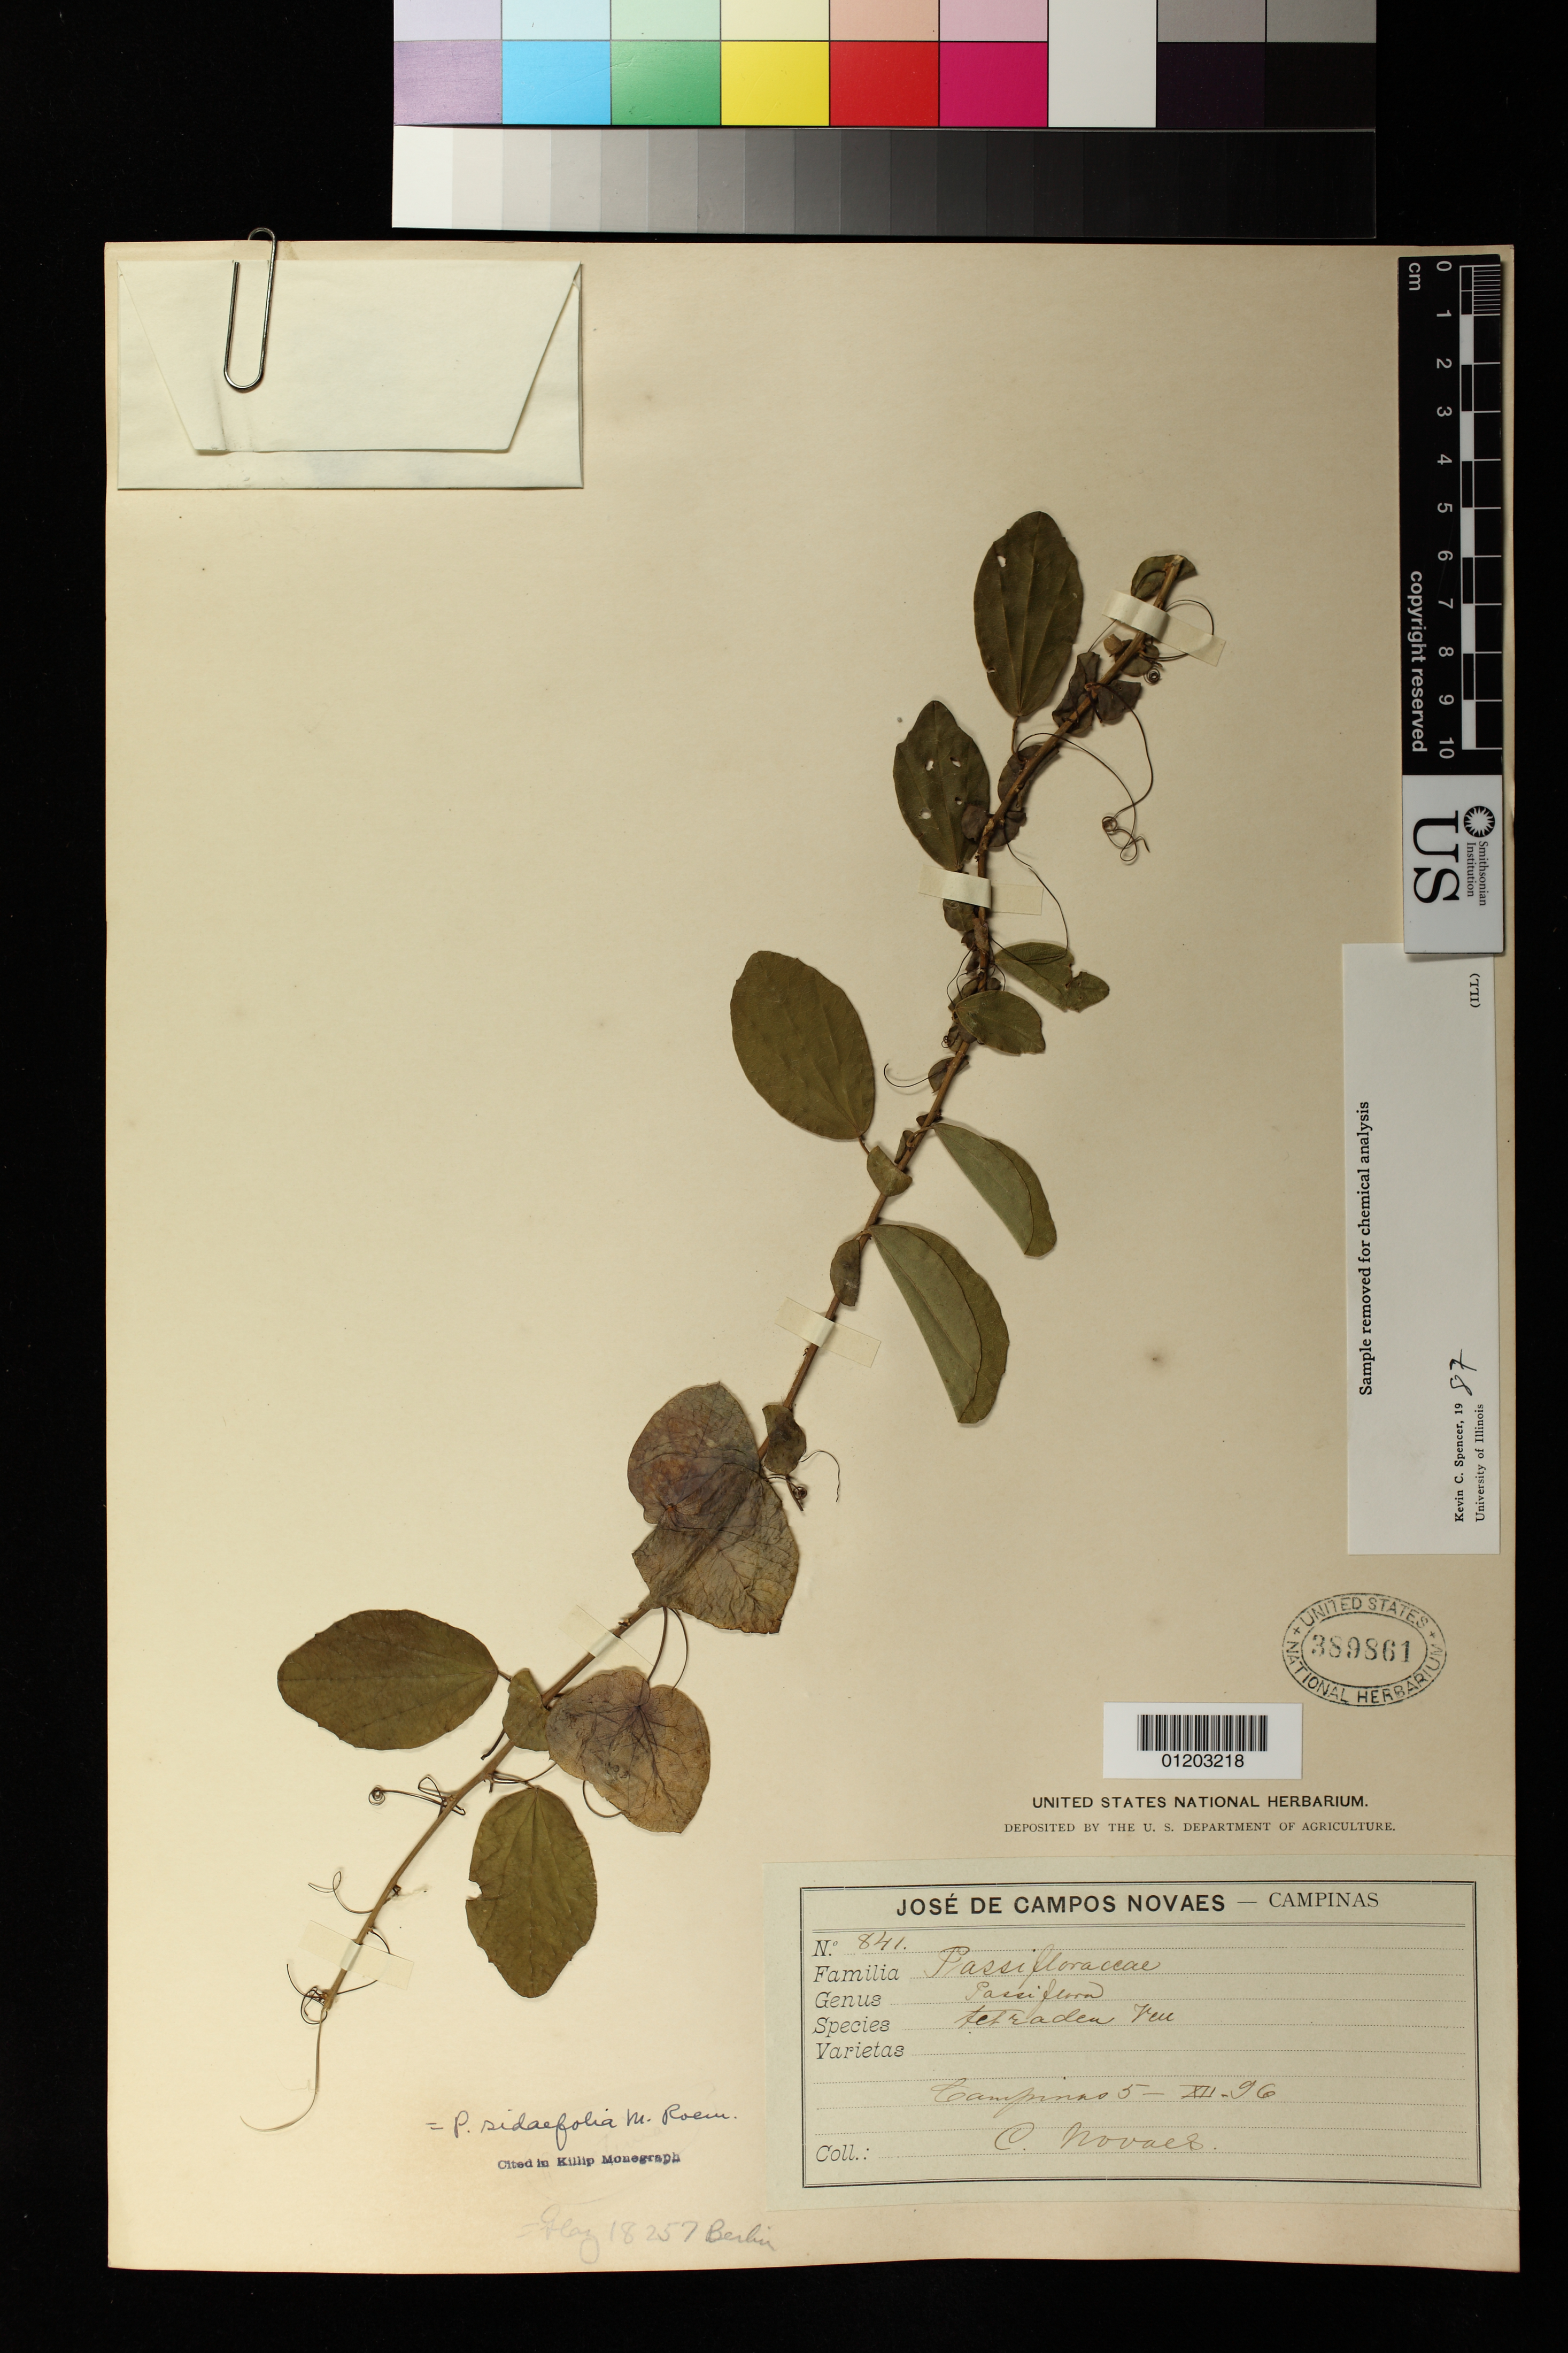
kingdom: Plantae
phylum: Tracheophyta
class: Magnoliopsida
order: Malpighiales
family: Passifloraceae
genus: Passiflora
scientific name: Passiflora sidifolia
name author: M. Roem.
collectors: J. de Campos Novães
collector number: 841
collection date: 1896-07-05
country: Brazil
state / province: São Paulo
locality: Campinas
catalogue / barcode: US 389861